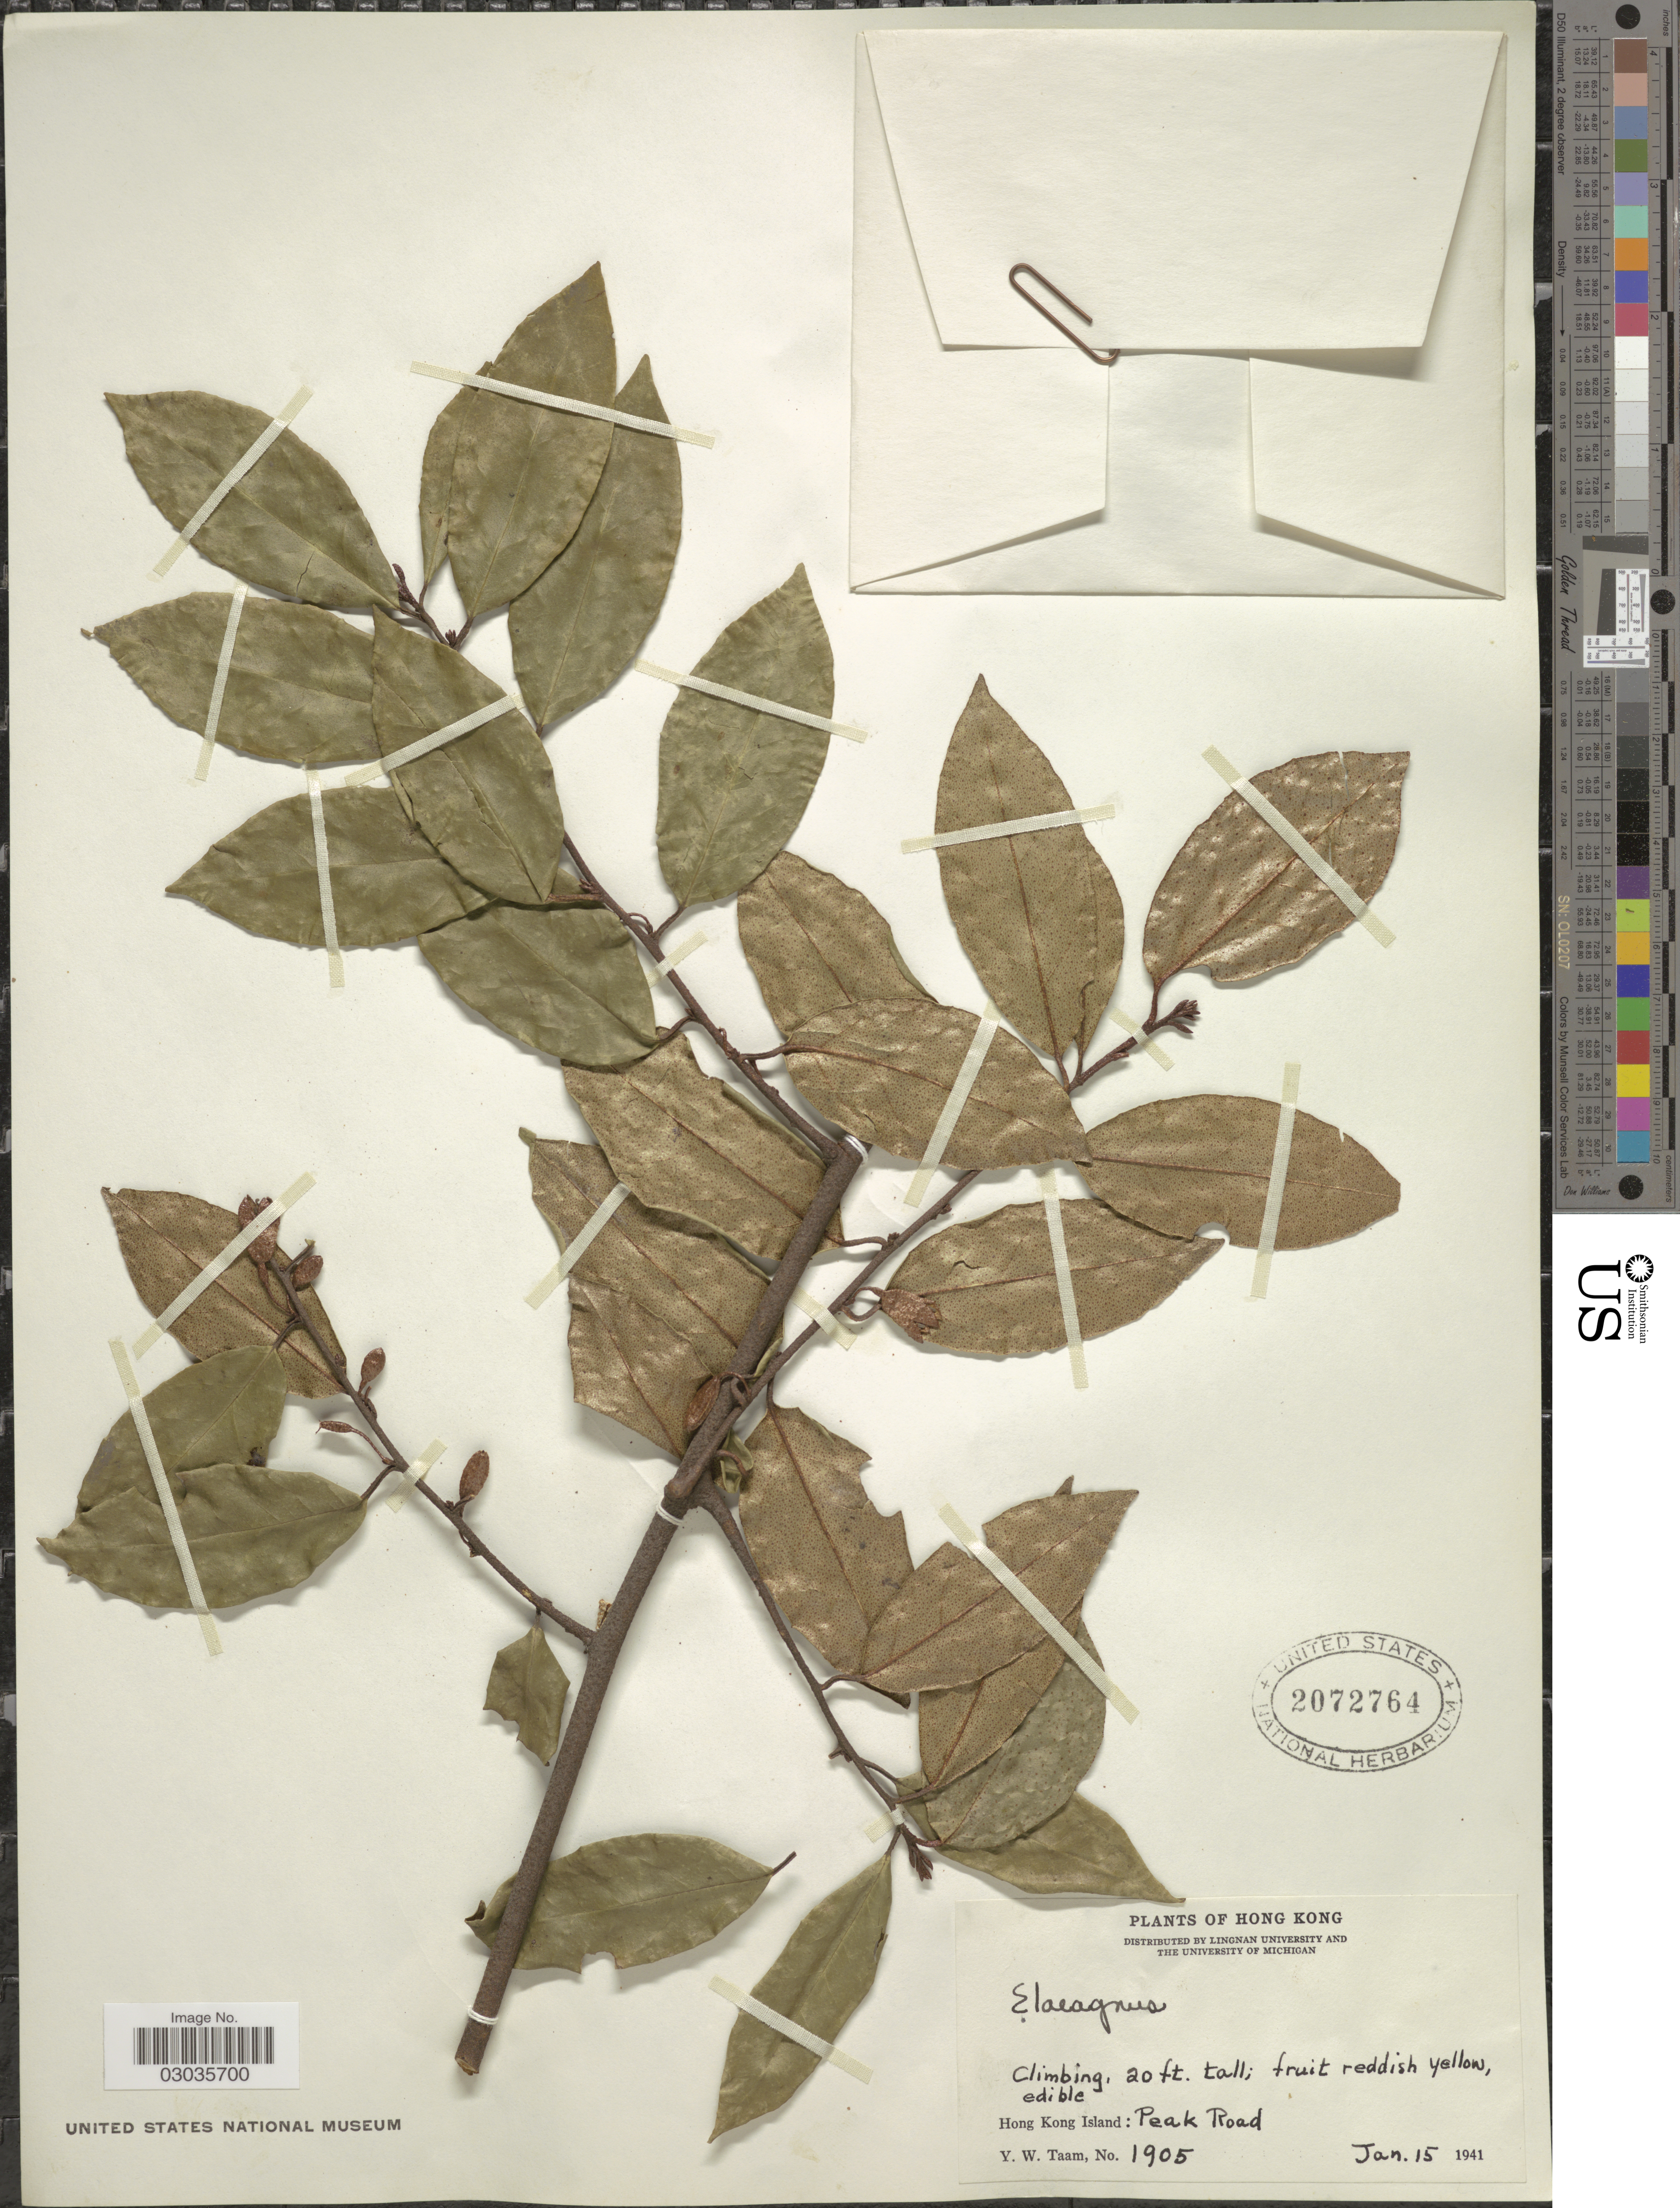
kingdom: Plantae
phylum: Tracheophyta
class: Magnoliopsida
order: Rosales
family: Elaeagnaceae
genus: Elaeagnus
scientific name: Elaeagnus sp.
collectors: Y. W. Taam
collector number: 1905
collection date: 1941-01-15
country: China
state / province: Hong Kong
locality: Hong Kong Island: Peak Road.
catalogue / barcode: US 2072764